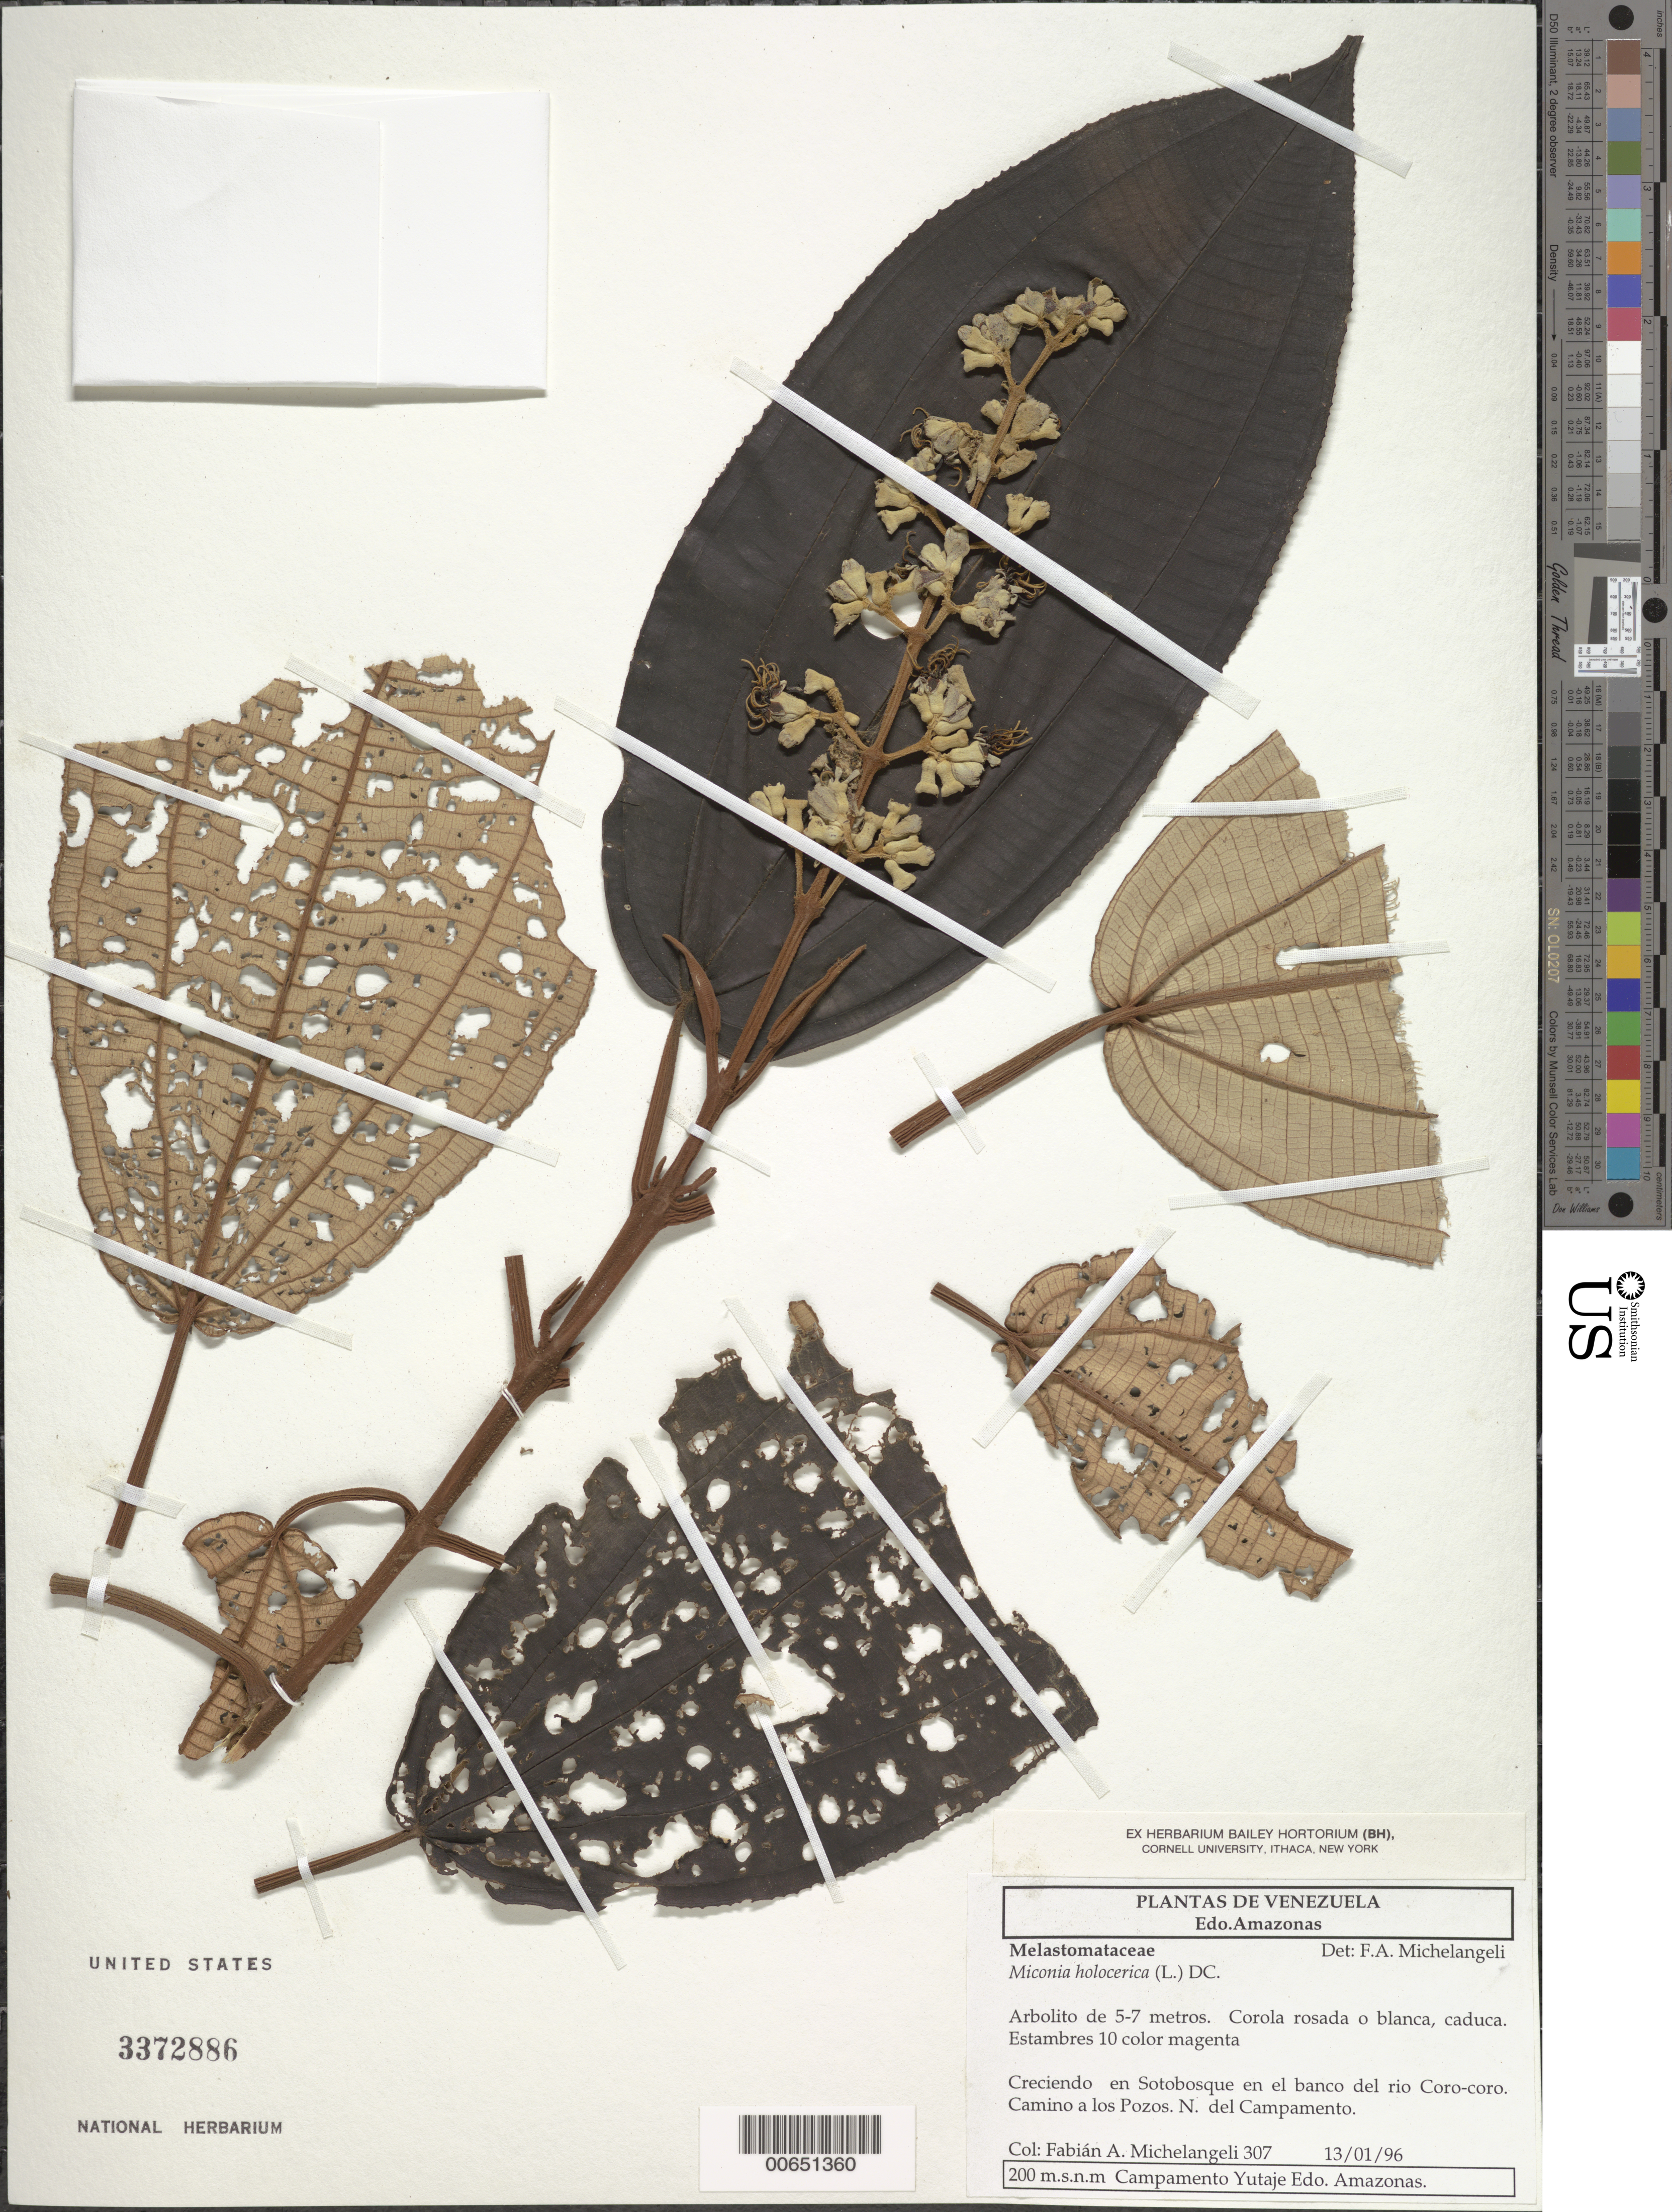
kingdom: Plantae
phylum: Tracheophyta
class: Magnoliopsida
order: Myrtales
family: Melastomataceae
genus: Miconia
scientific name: Miconia holosericea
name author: (L.) DC.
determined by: Michelangeli, F. A.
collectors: F. A. Michelangeli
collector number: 307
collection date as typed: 13-Jun-96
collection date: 1996-06-13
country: Venezuela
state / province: Amazonas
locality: Río Coro-coro; camino a los Pozos, N del Campamento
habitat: Creciendo en sotobosque en el banco del rio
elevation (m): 200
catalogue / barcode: US 3372886